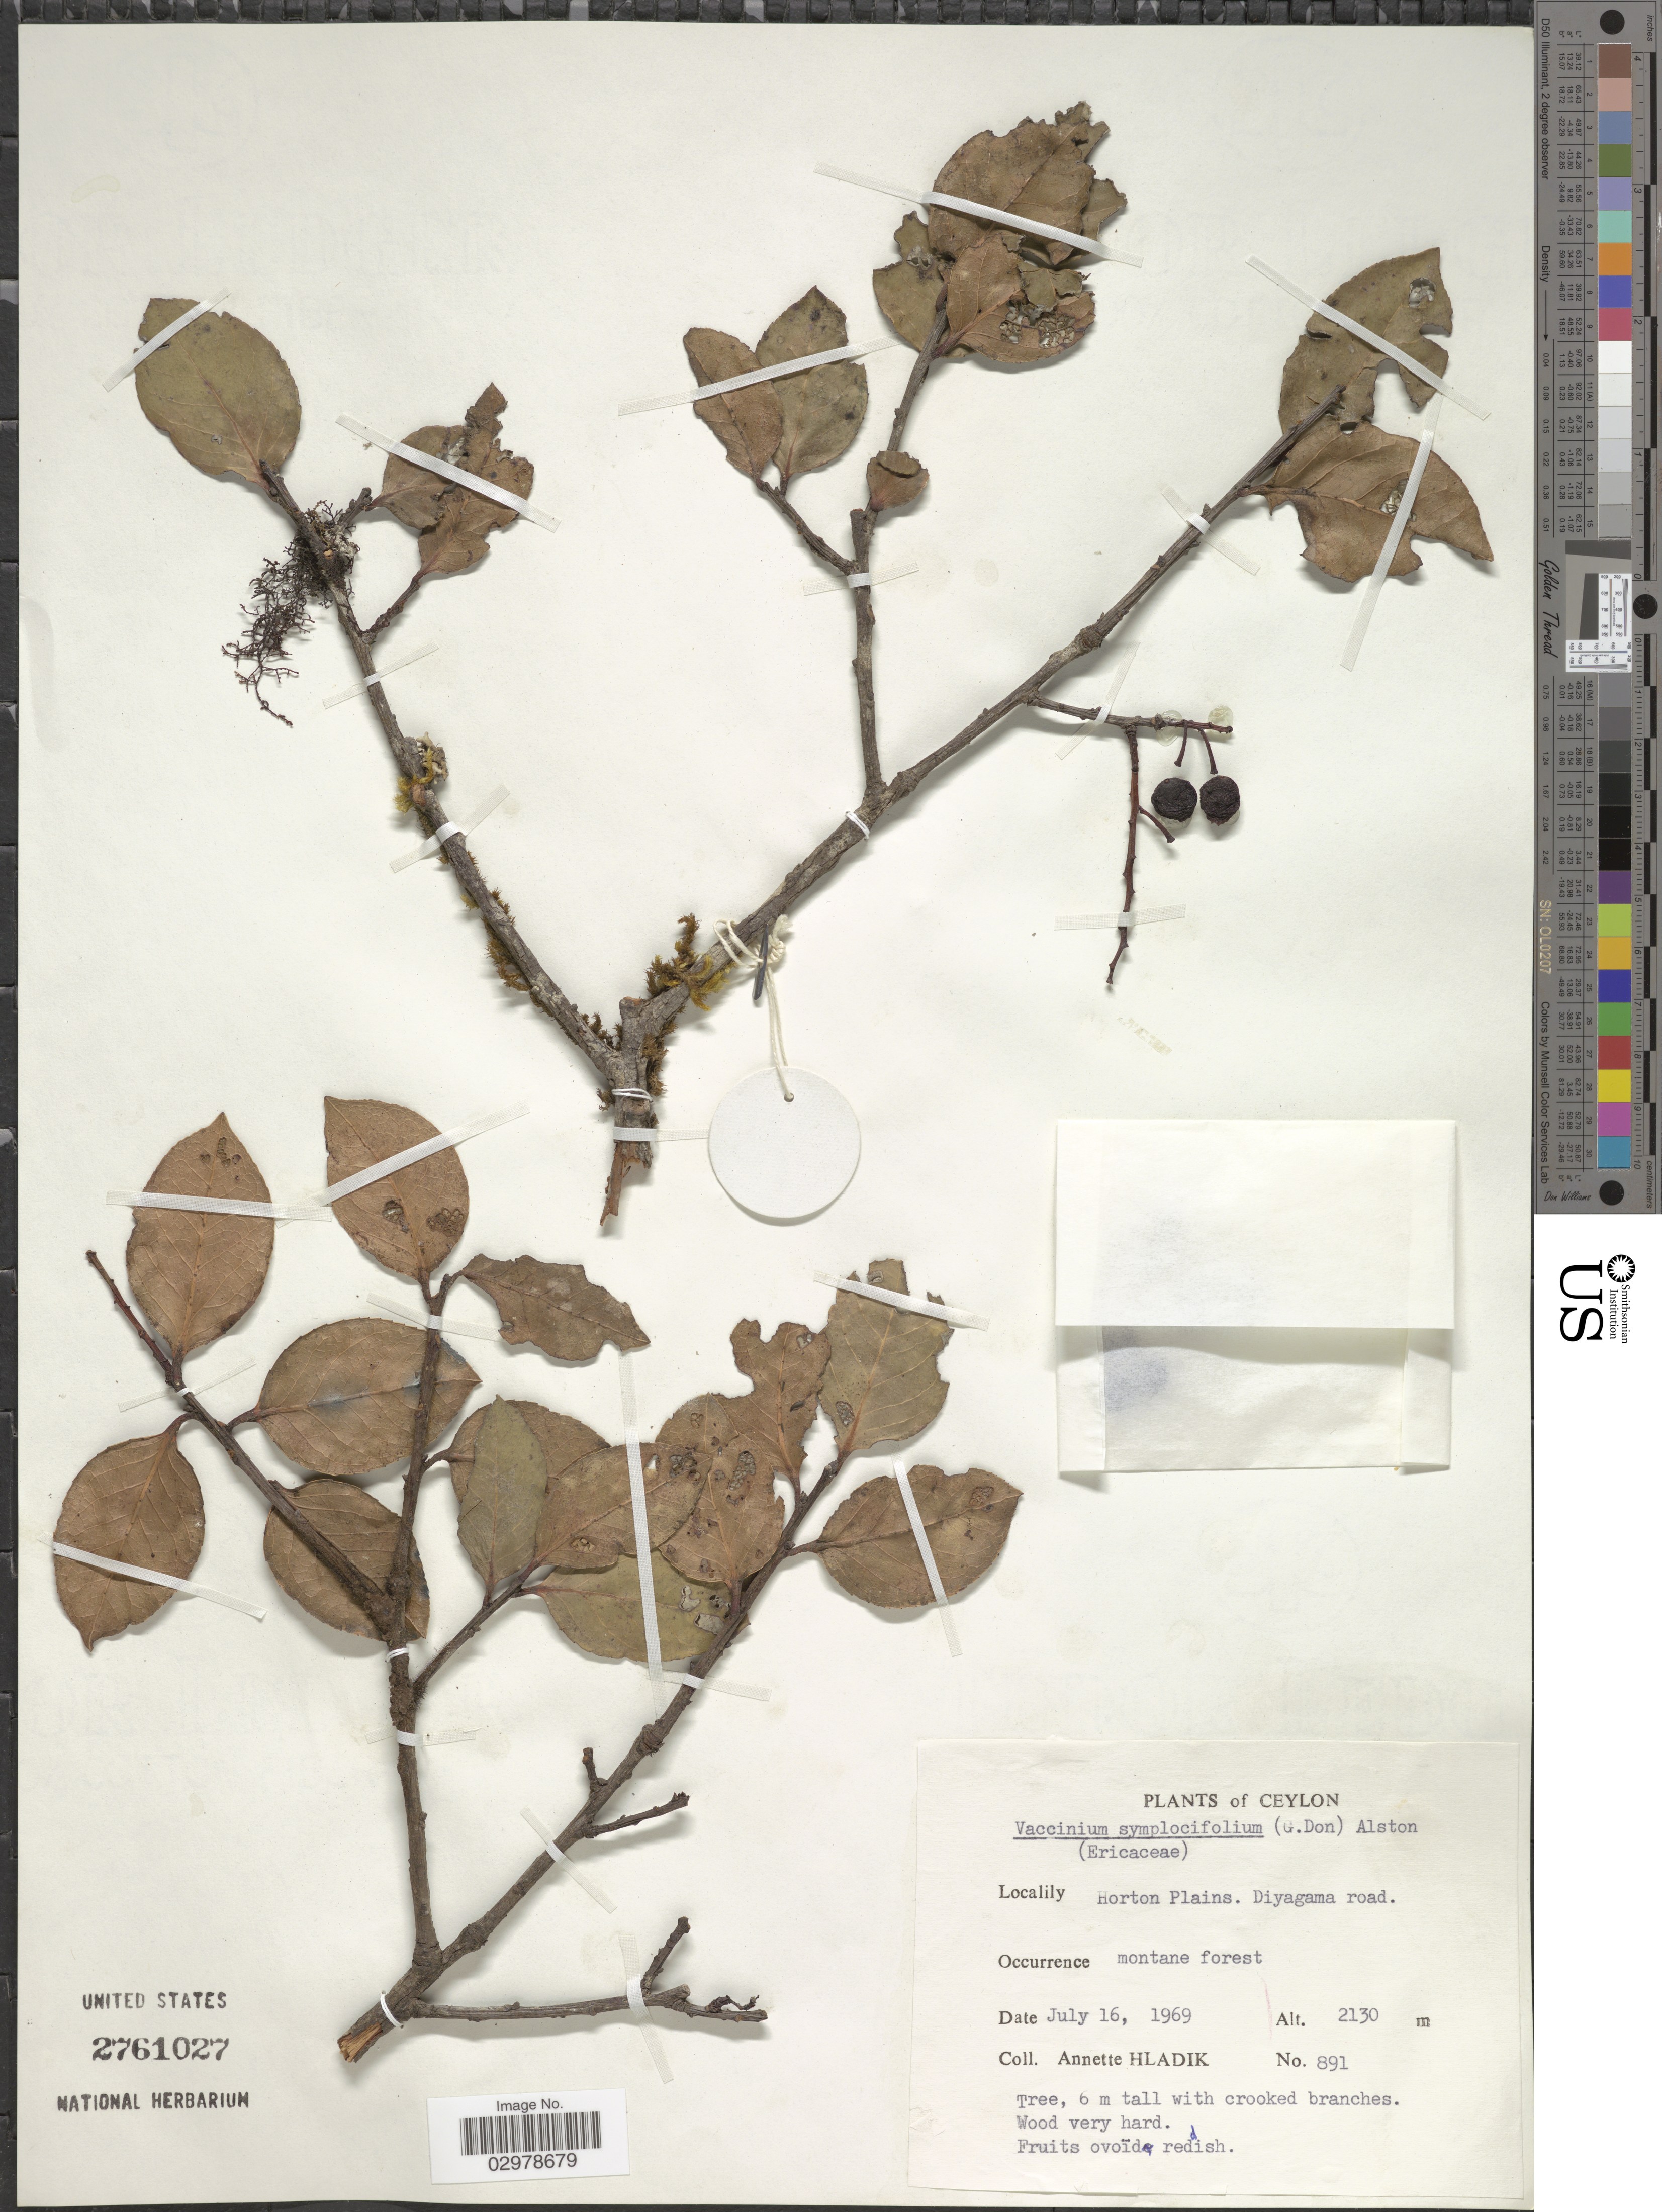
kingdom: Plantae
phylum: Tracheophyta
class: Magnoliopsida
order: Ericales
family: Ericaceae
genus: Vaccinium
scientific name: Vaccinium symplocifolium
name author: (D. Don ex G. Don) Alston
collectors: A. Hladik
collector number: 891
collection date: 1969-07-16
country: Sri Lanka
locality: Ceylon. Horton Plains. Diyagama road.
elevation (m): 2130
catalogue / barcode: US 2761027